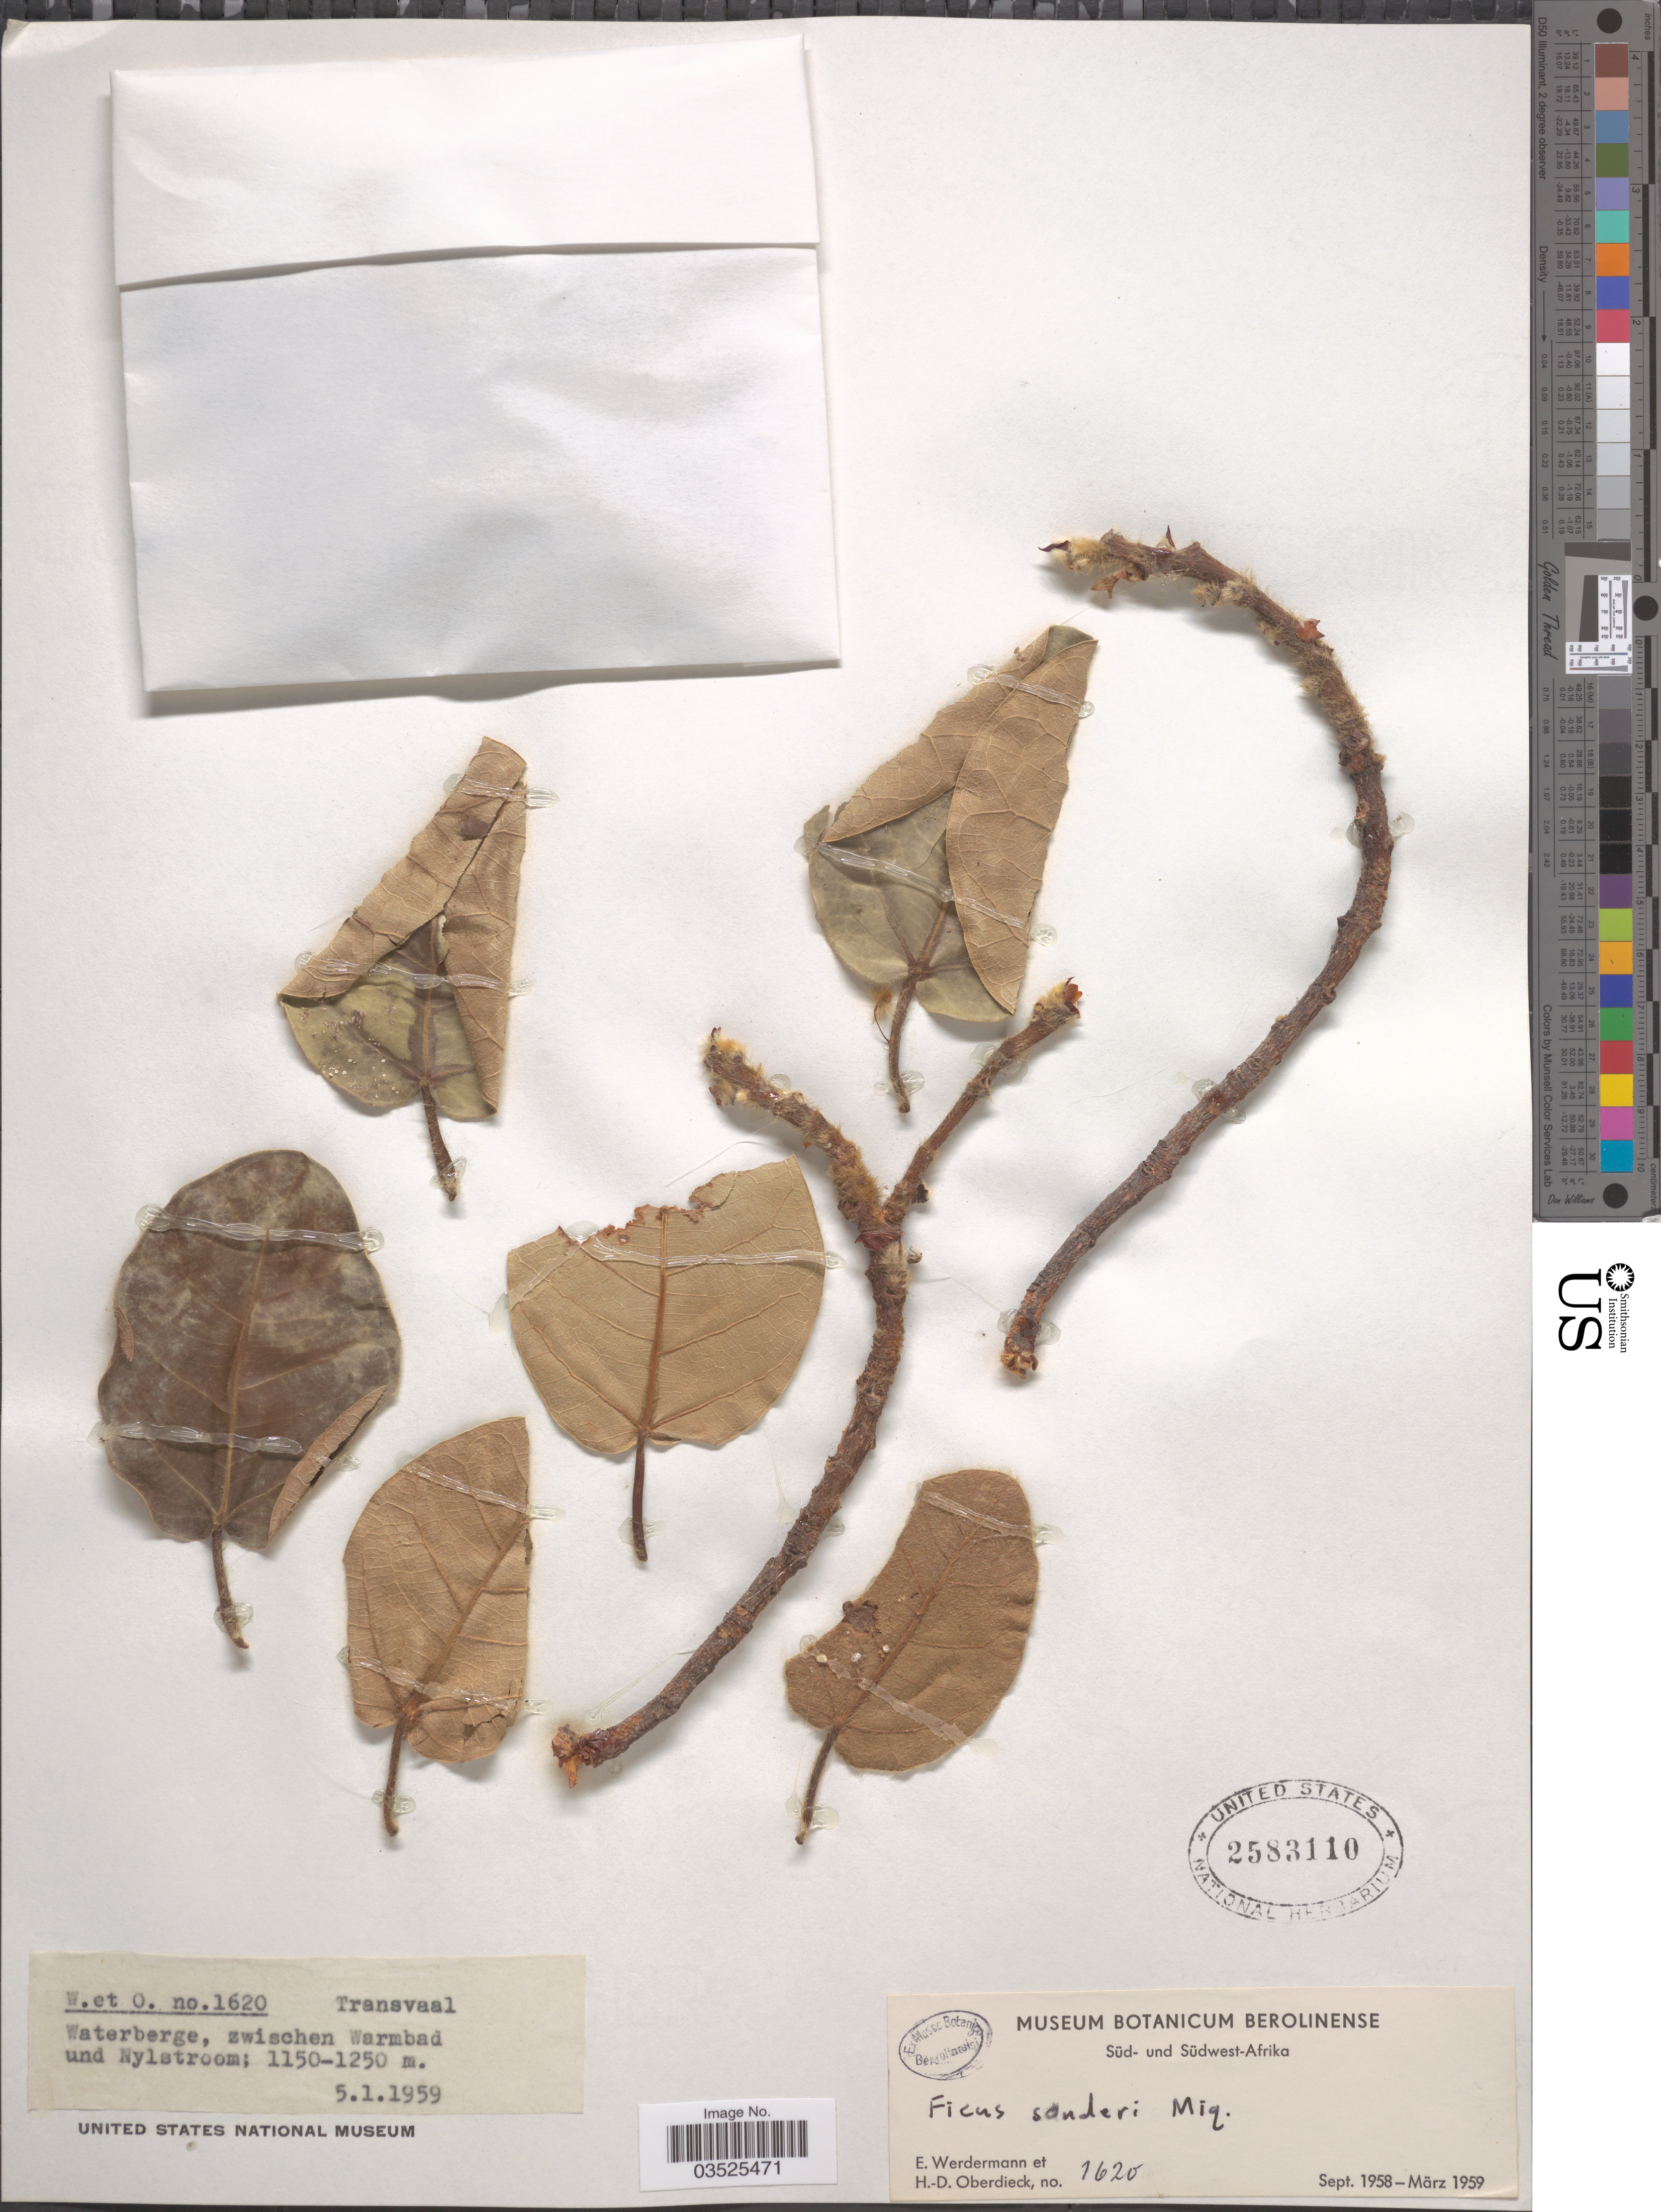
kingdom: Plantae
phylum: Tracheophyta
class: Magnoliopsida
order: Rosales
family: Moraceae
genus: Ficus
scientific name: Ficus sonderi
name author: Miq.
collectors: E. Werdermann & H. Oberdieck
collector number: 1620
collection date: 1959-01-05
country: South Africa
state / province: Limpopo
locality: Transvaal. Waterberge, zwischen Warmbad und Nylstroom.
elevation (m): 1150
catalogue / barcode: US 2583110